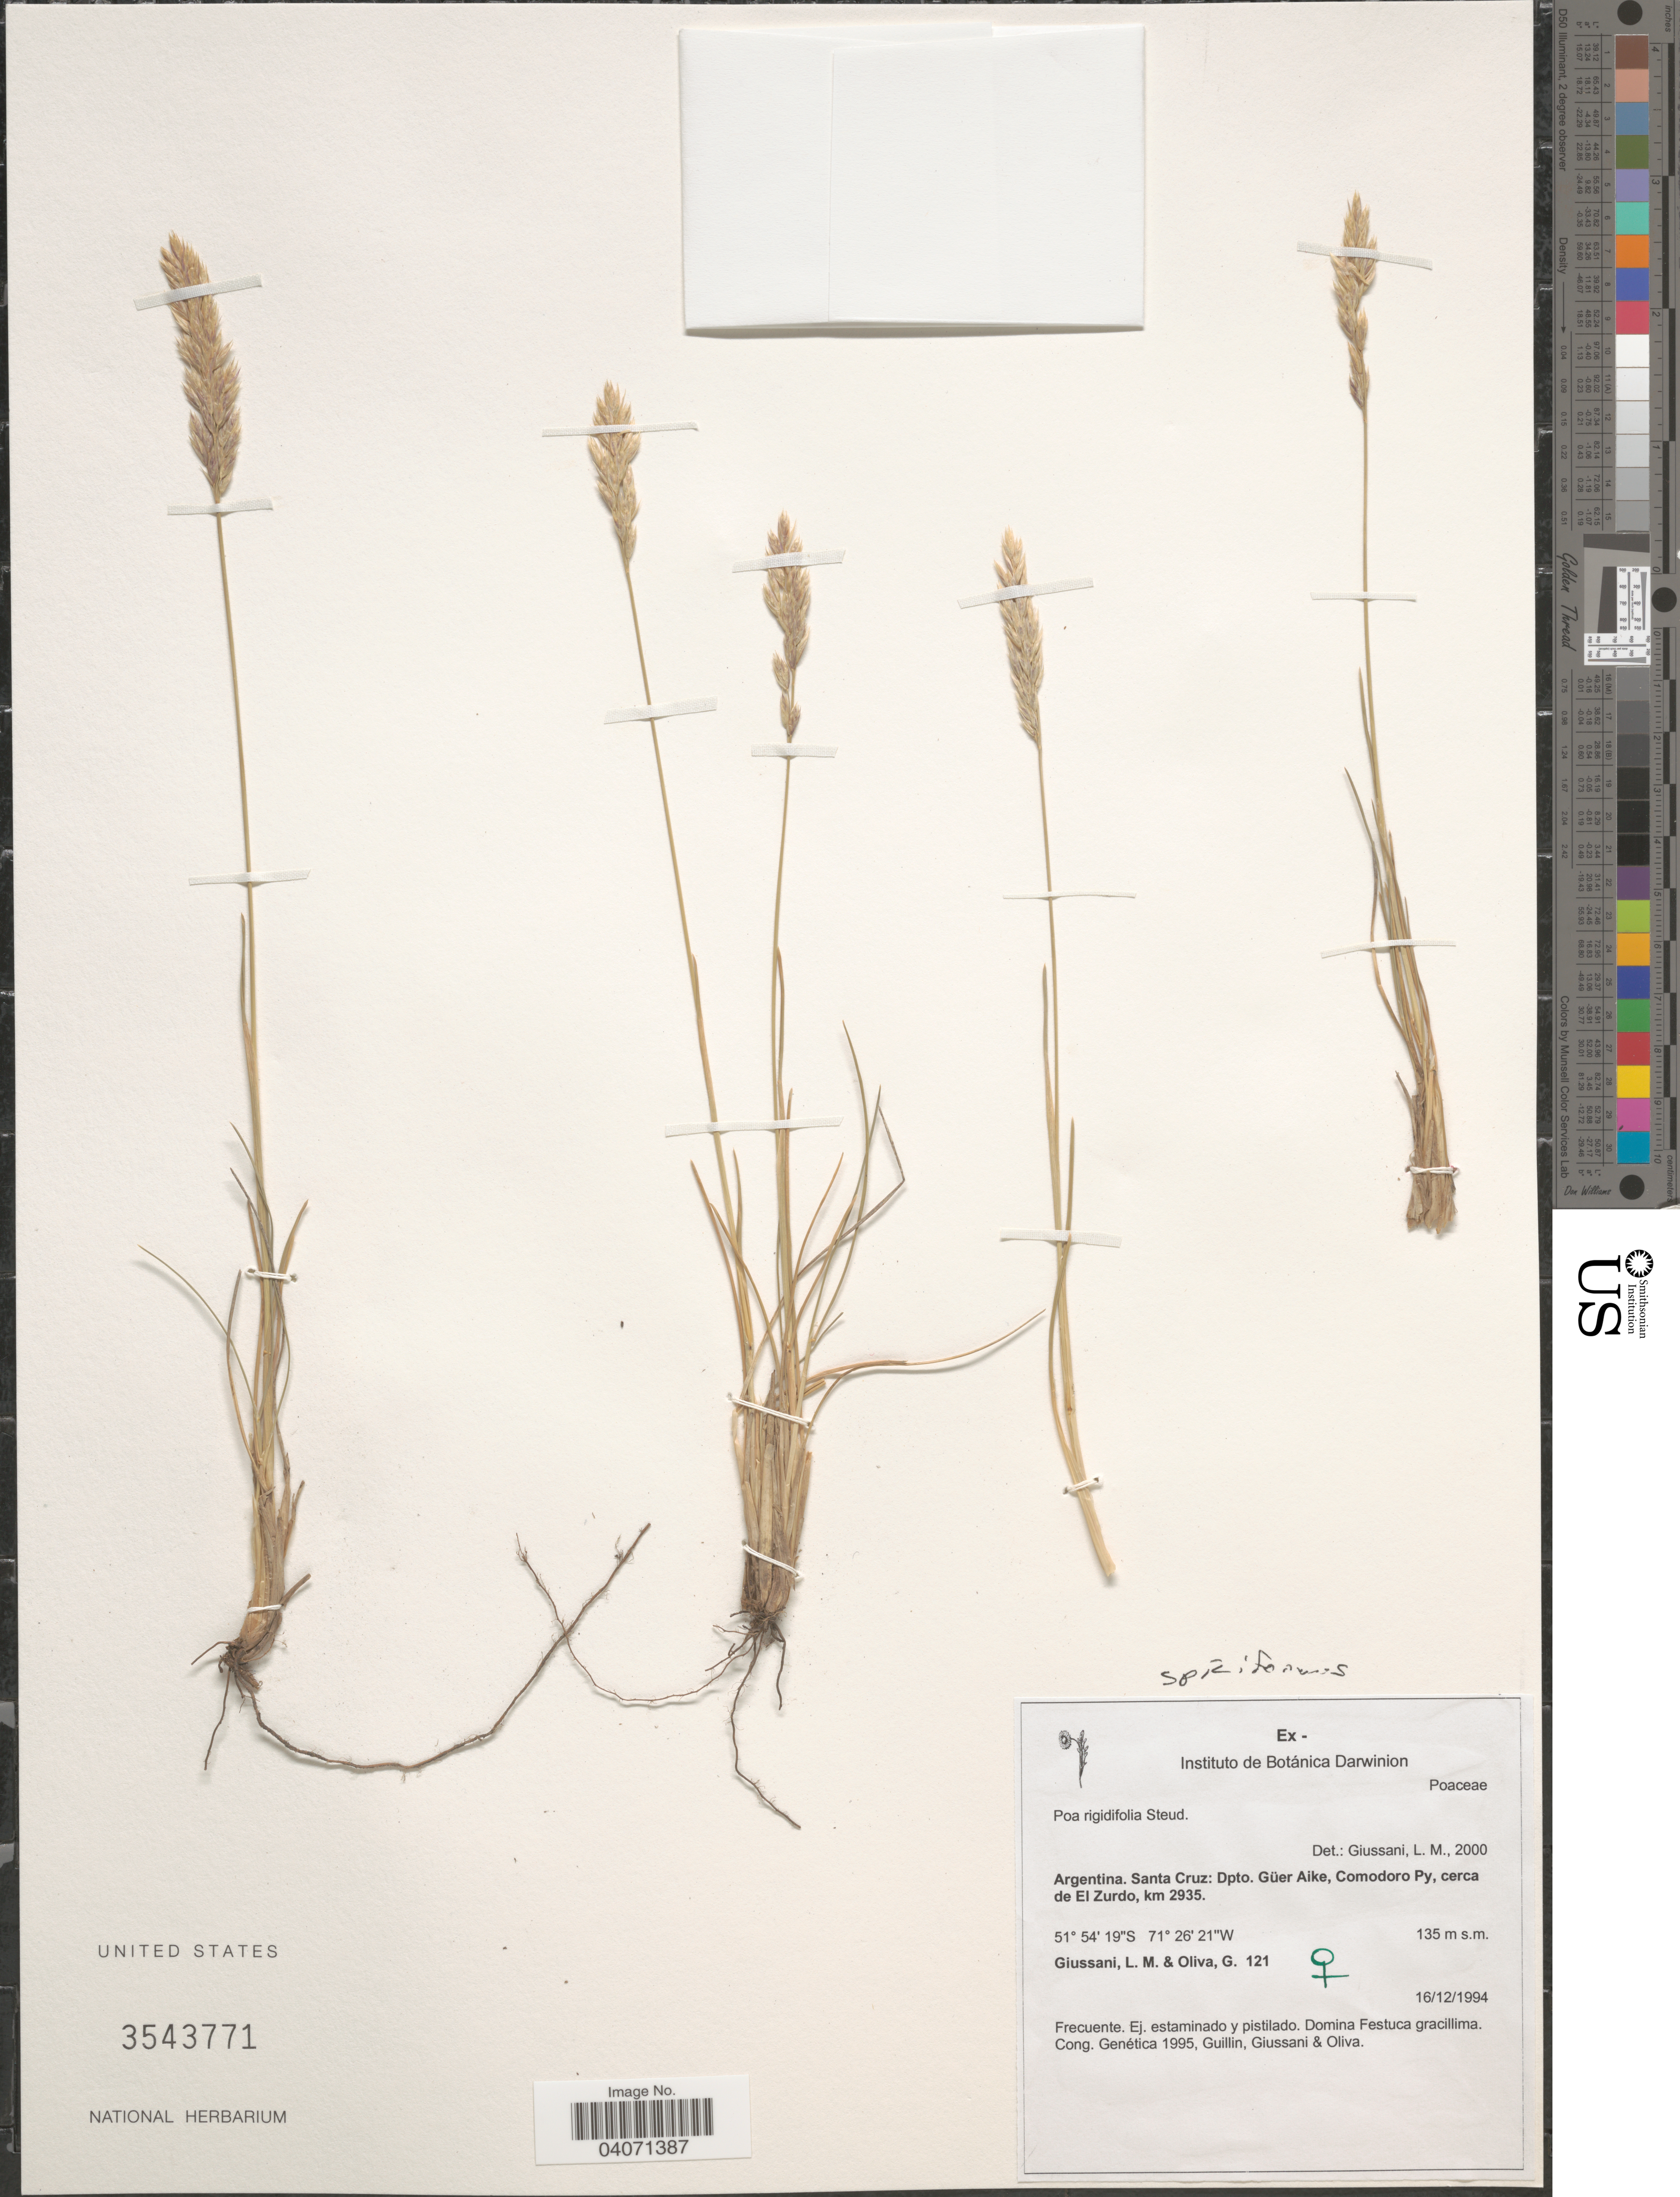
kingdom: Plantae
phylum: Tracheophyta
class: Liliopsida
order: Poales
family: Poaceae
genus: Poa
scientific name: Poa spiciformis var. spiciformis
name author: Steud.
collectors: L. Giussani & G. Oliva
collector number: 121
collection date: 1994-12-16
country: Argentina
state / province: Santa Cruz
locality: Dpto. Güer Aike, Comodoro Py, cerca de El Zurdo, km 2935.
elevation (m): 135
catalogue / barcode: US 3543771